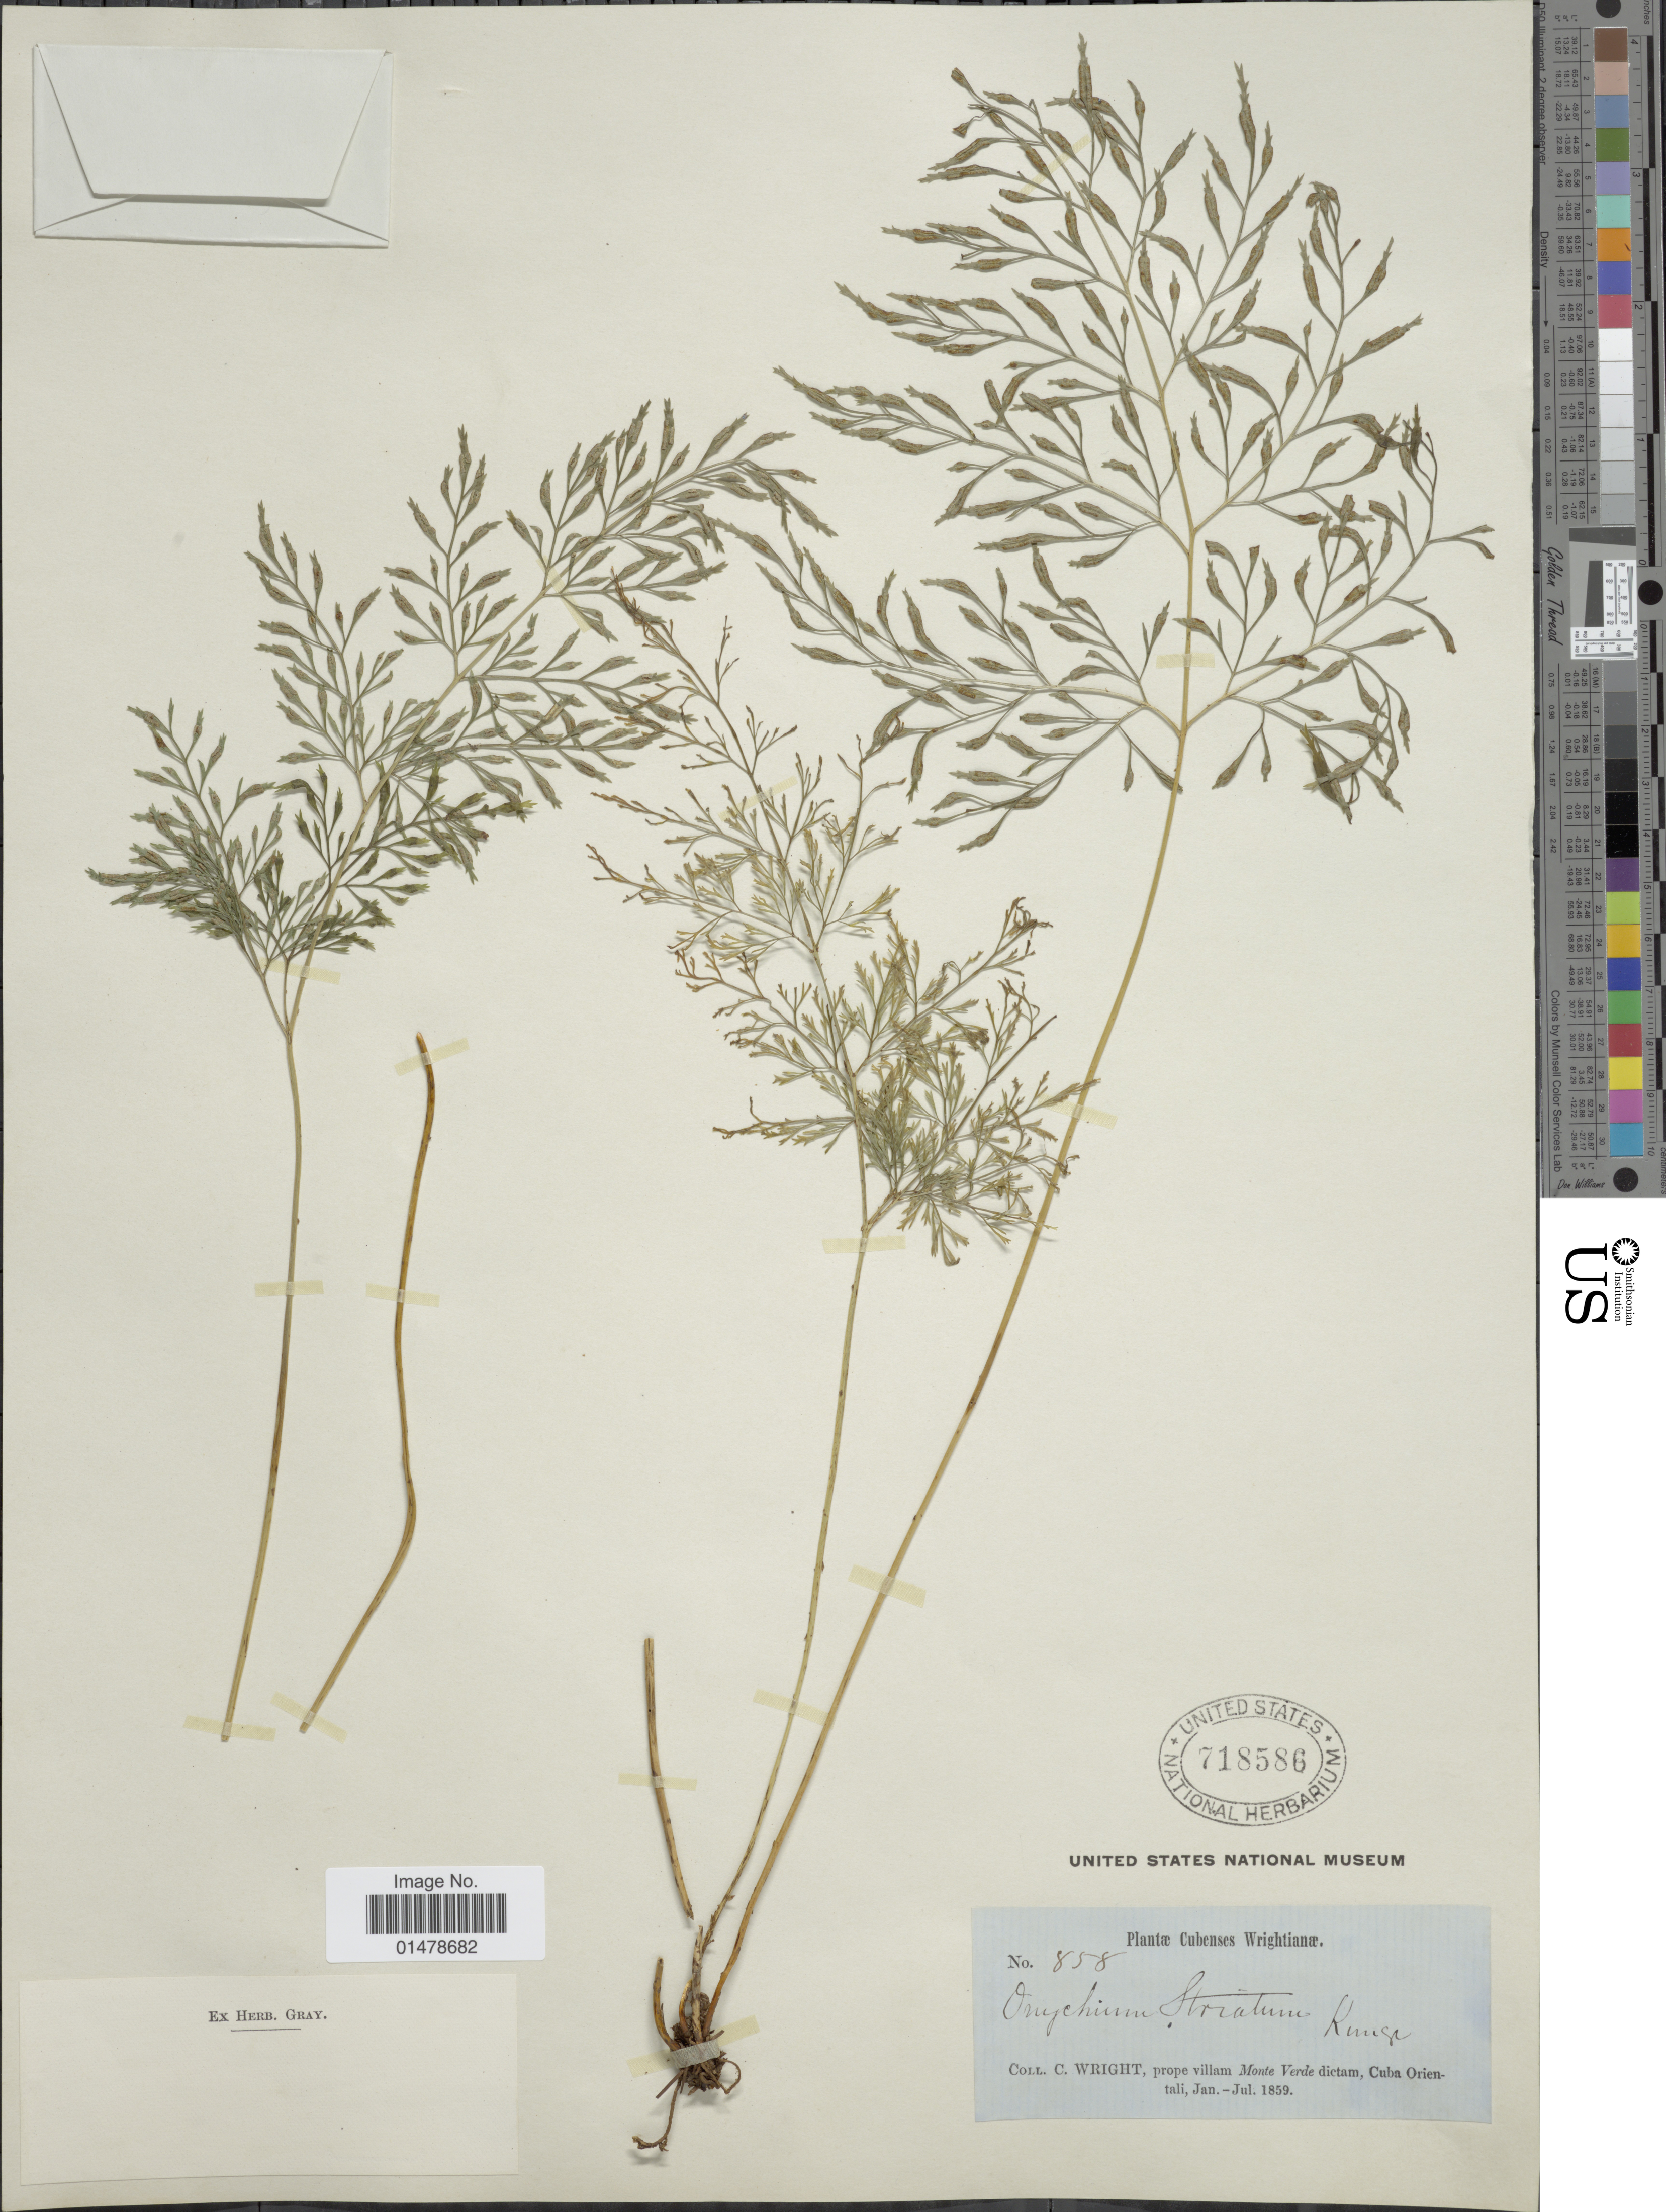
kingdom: Plantae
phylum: Tracheophyta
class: Polypodiopsida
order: Polypodiales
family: Pteridaceae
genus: Pteris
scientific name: Pteris hexagona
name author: (L.) Proctor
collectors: C. Wright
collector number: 858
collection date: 1859-01/1859-07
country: Cuba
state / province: Oriente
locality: Prope villam Monte Verde dictam, Cuba Orientali. Plantae Cubenses.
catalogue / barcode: US 718586